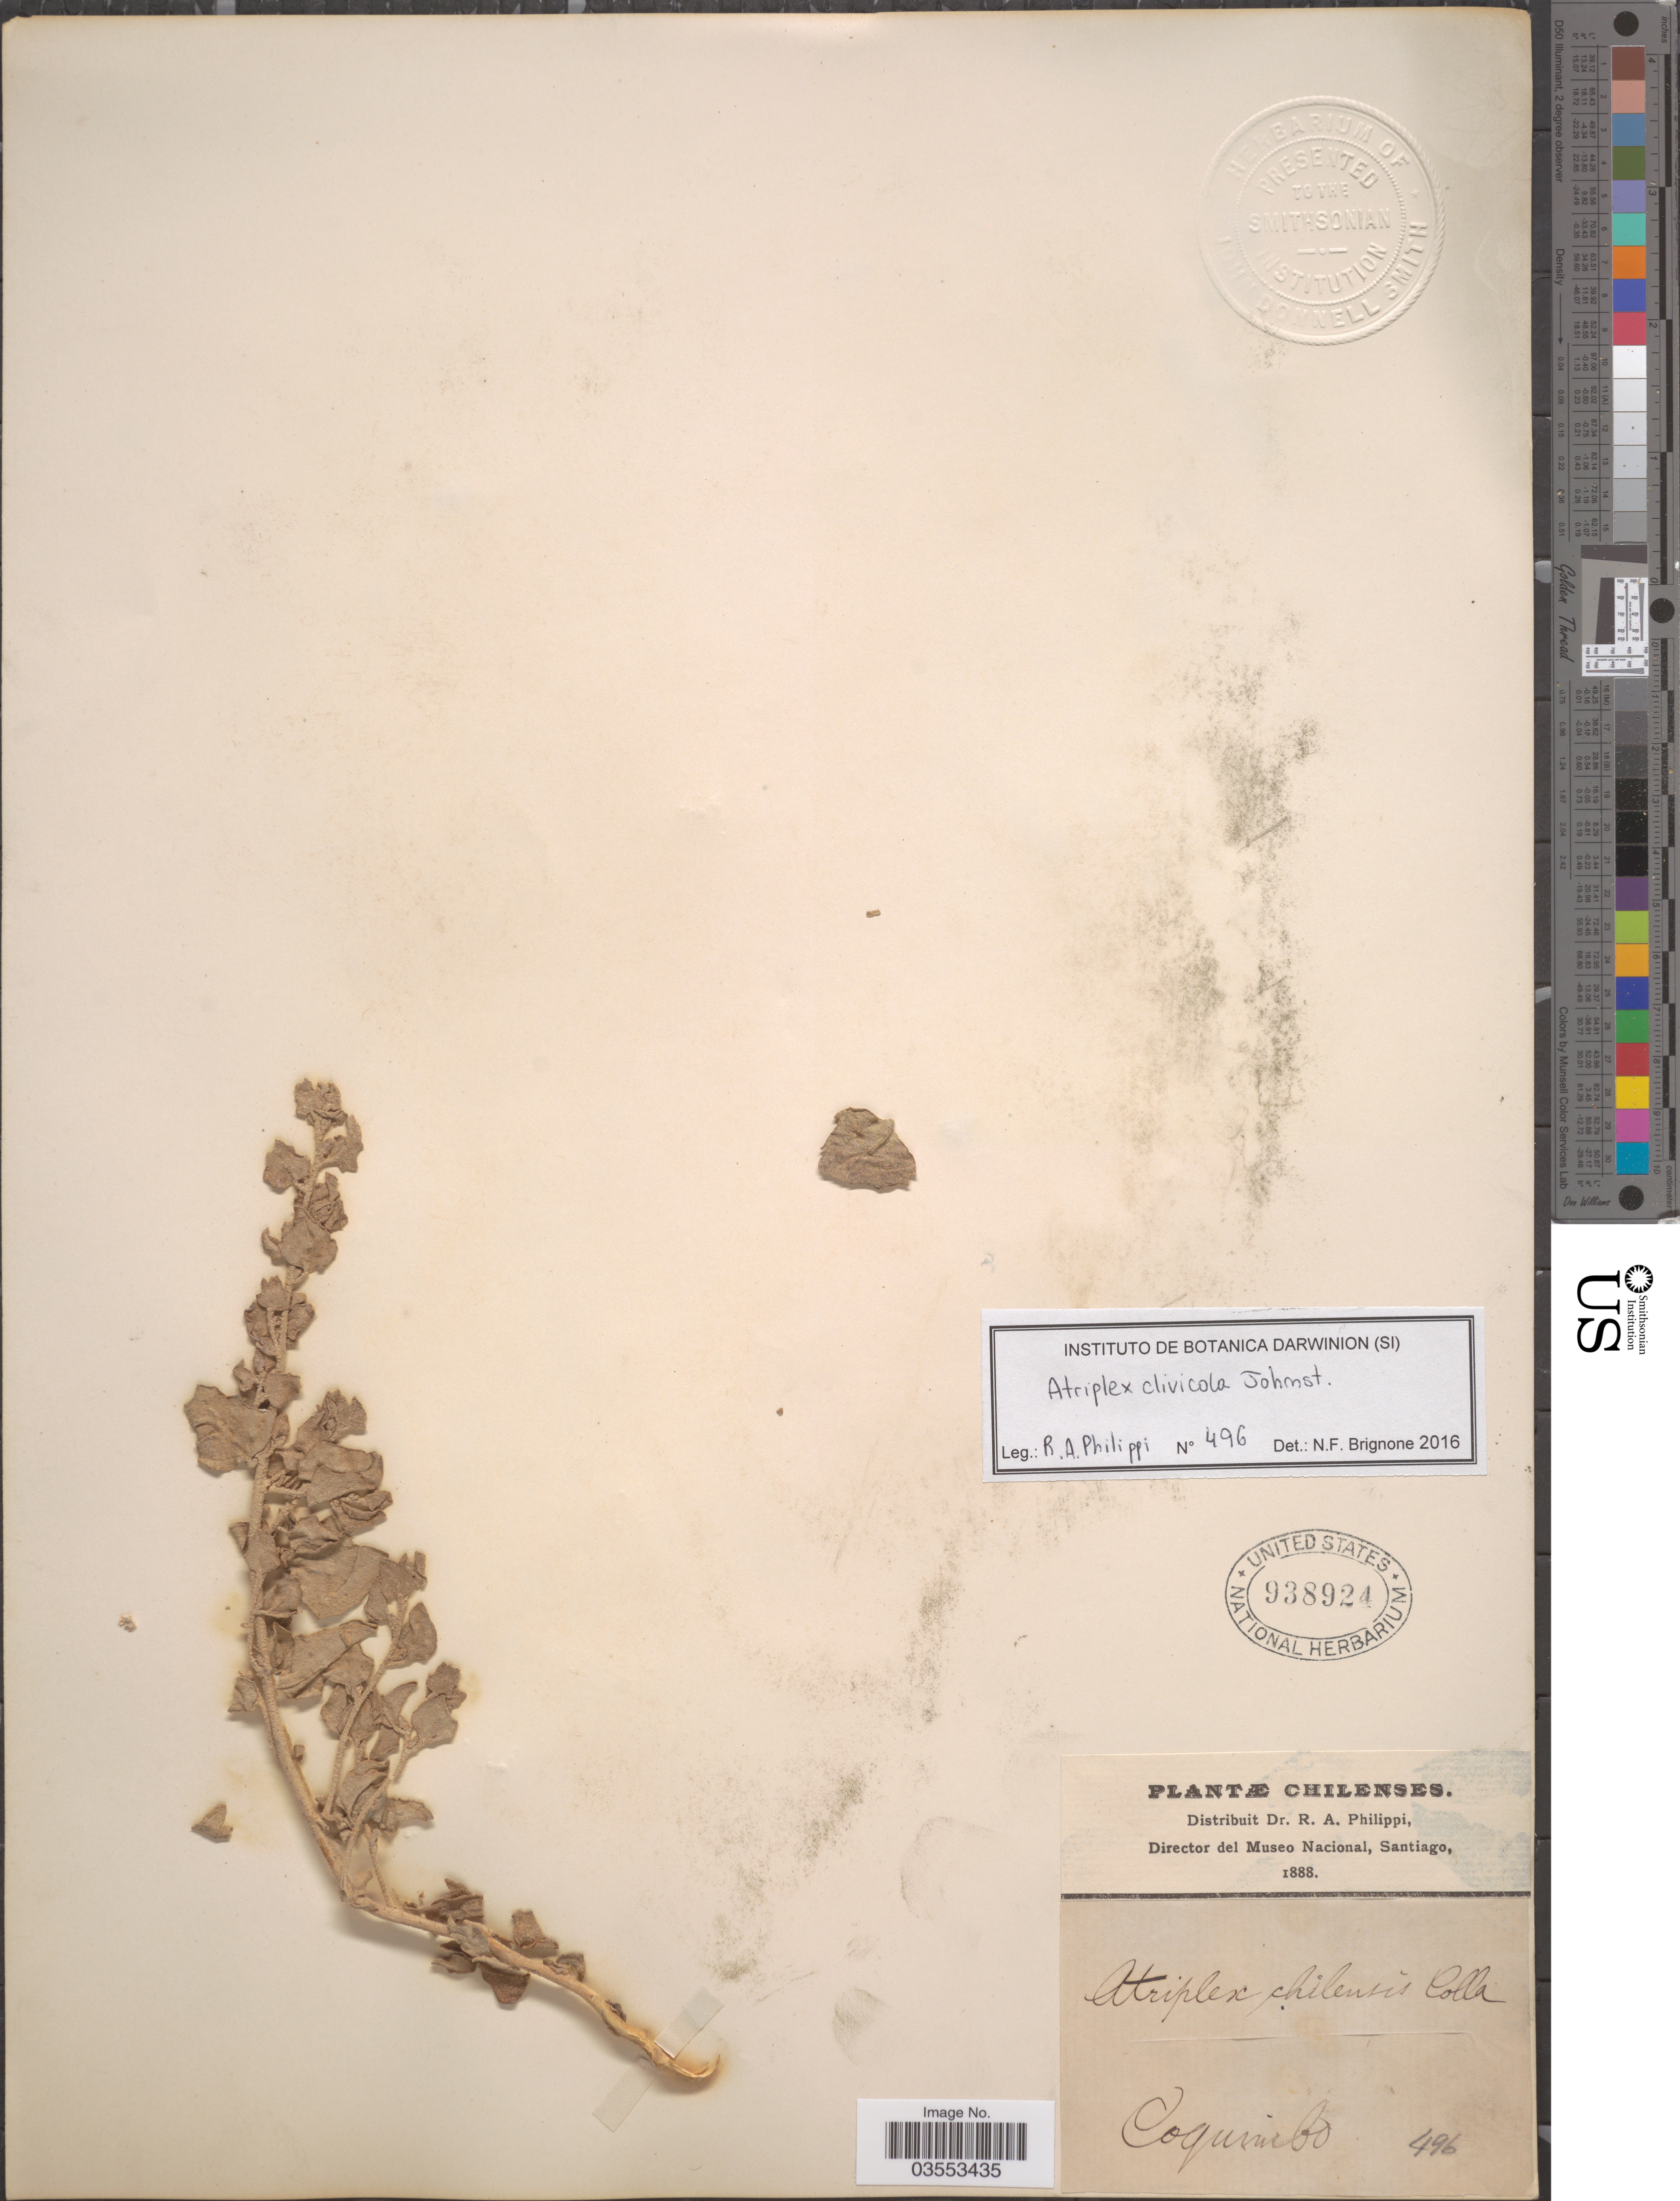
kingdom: Plantae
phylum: Tracheophyta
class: Magnoliopsida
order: Caryophyllales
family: Amaranthaceae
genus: Atriplex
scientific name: Atriplex chilensis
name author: Colla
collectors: ex. herb. R.A. Philippi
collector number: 496?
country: Chile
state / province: Coquimbo (IV)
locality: Coquimbo.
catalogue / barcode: US 938924